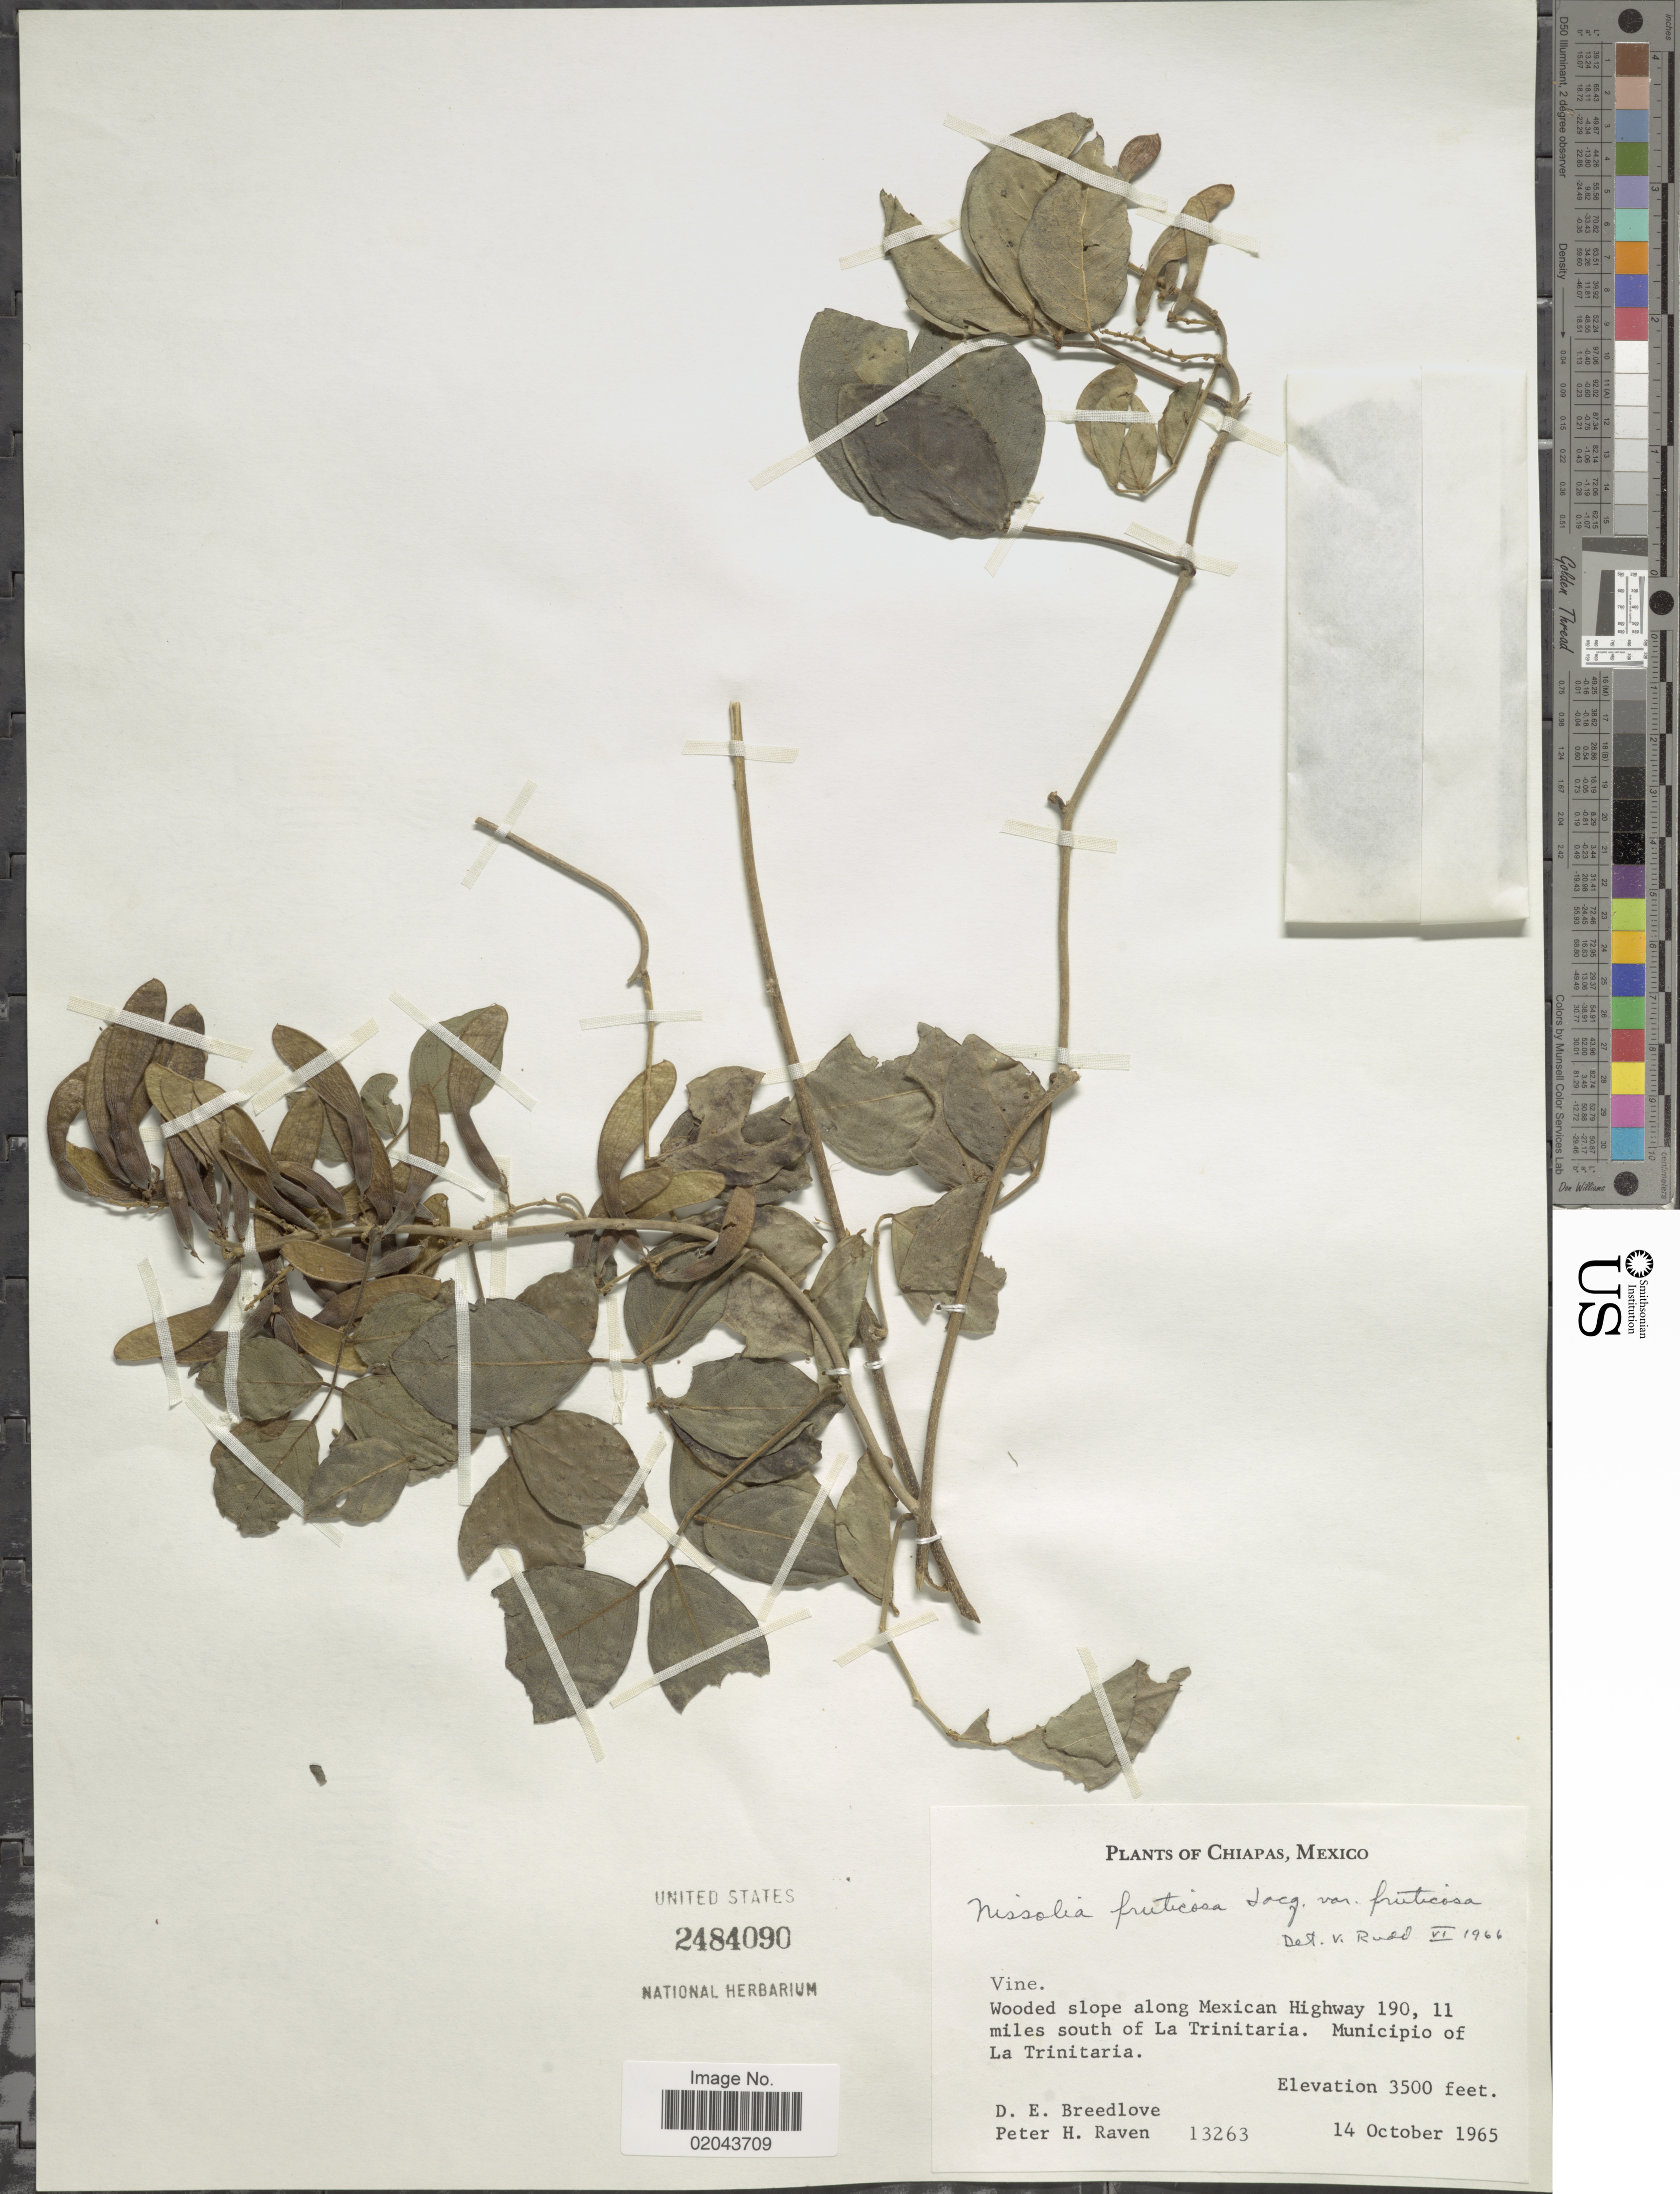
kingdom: Plantae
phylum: Tracheophyta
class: Magnoliopsida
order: Fabales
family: Fabaceae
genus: Nissolia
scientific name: Nissolia fruticosa var. fruticosa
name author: Jacq.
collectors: D. E. Breedlove & P. Raven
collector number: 13263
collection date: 1965-10-14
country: Mexico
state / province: Chiapas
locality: Wooded slope along Mexican Highway 190, 11 miles south of La Trinitaria, Municipio of La Trintaria.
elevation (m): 1067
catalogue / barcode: US 2484090